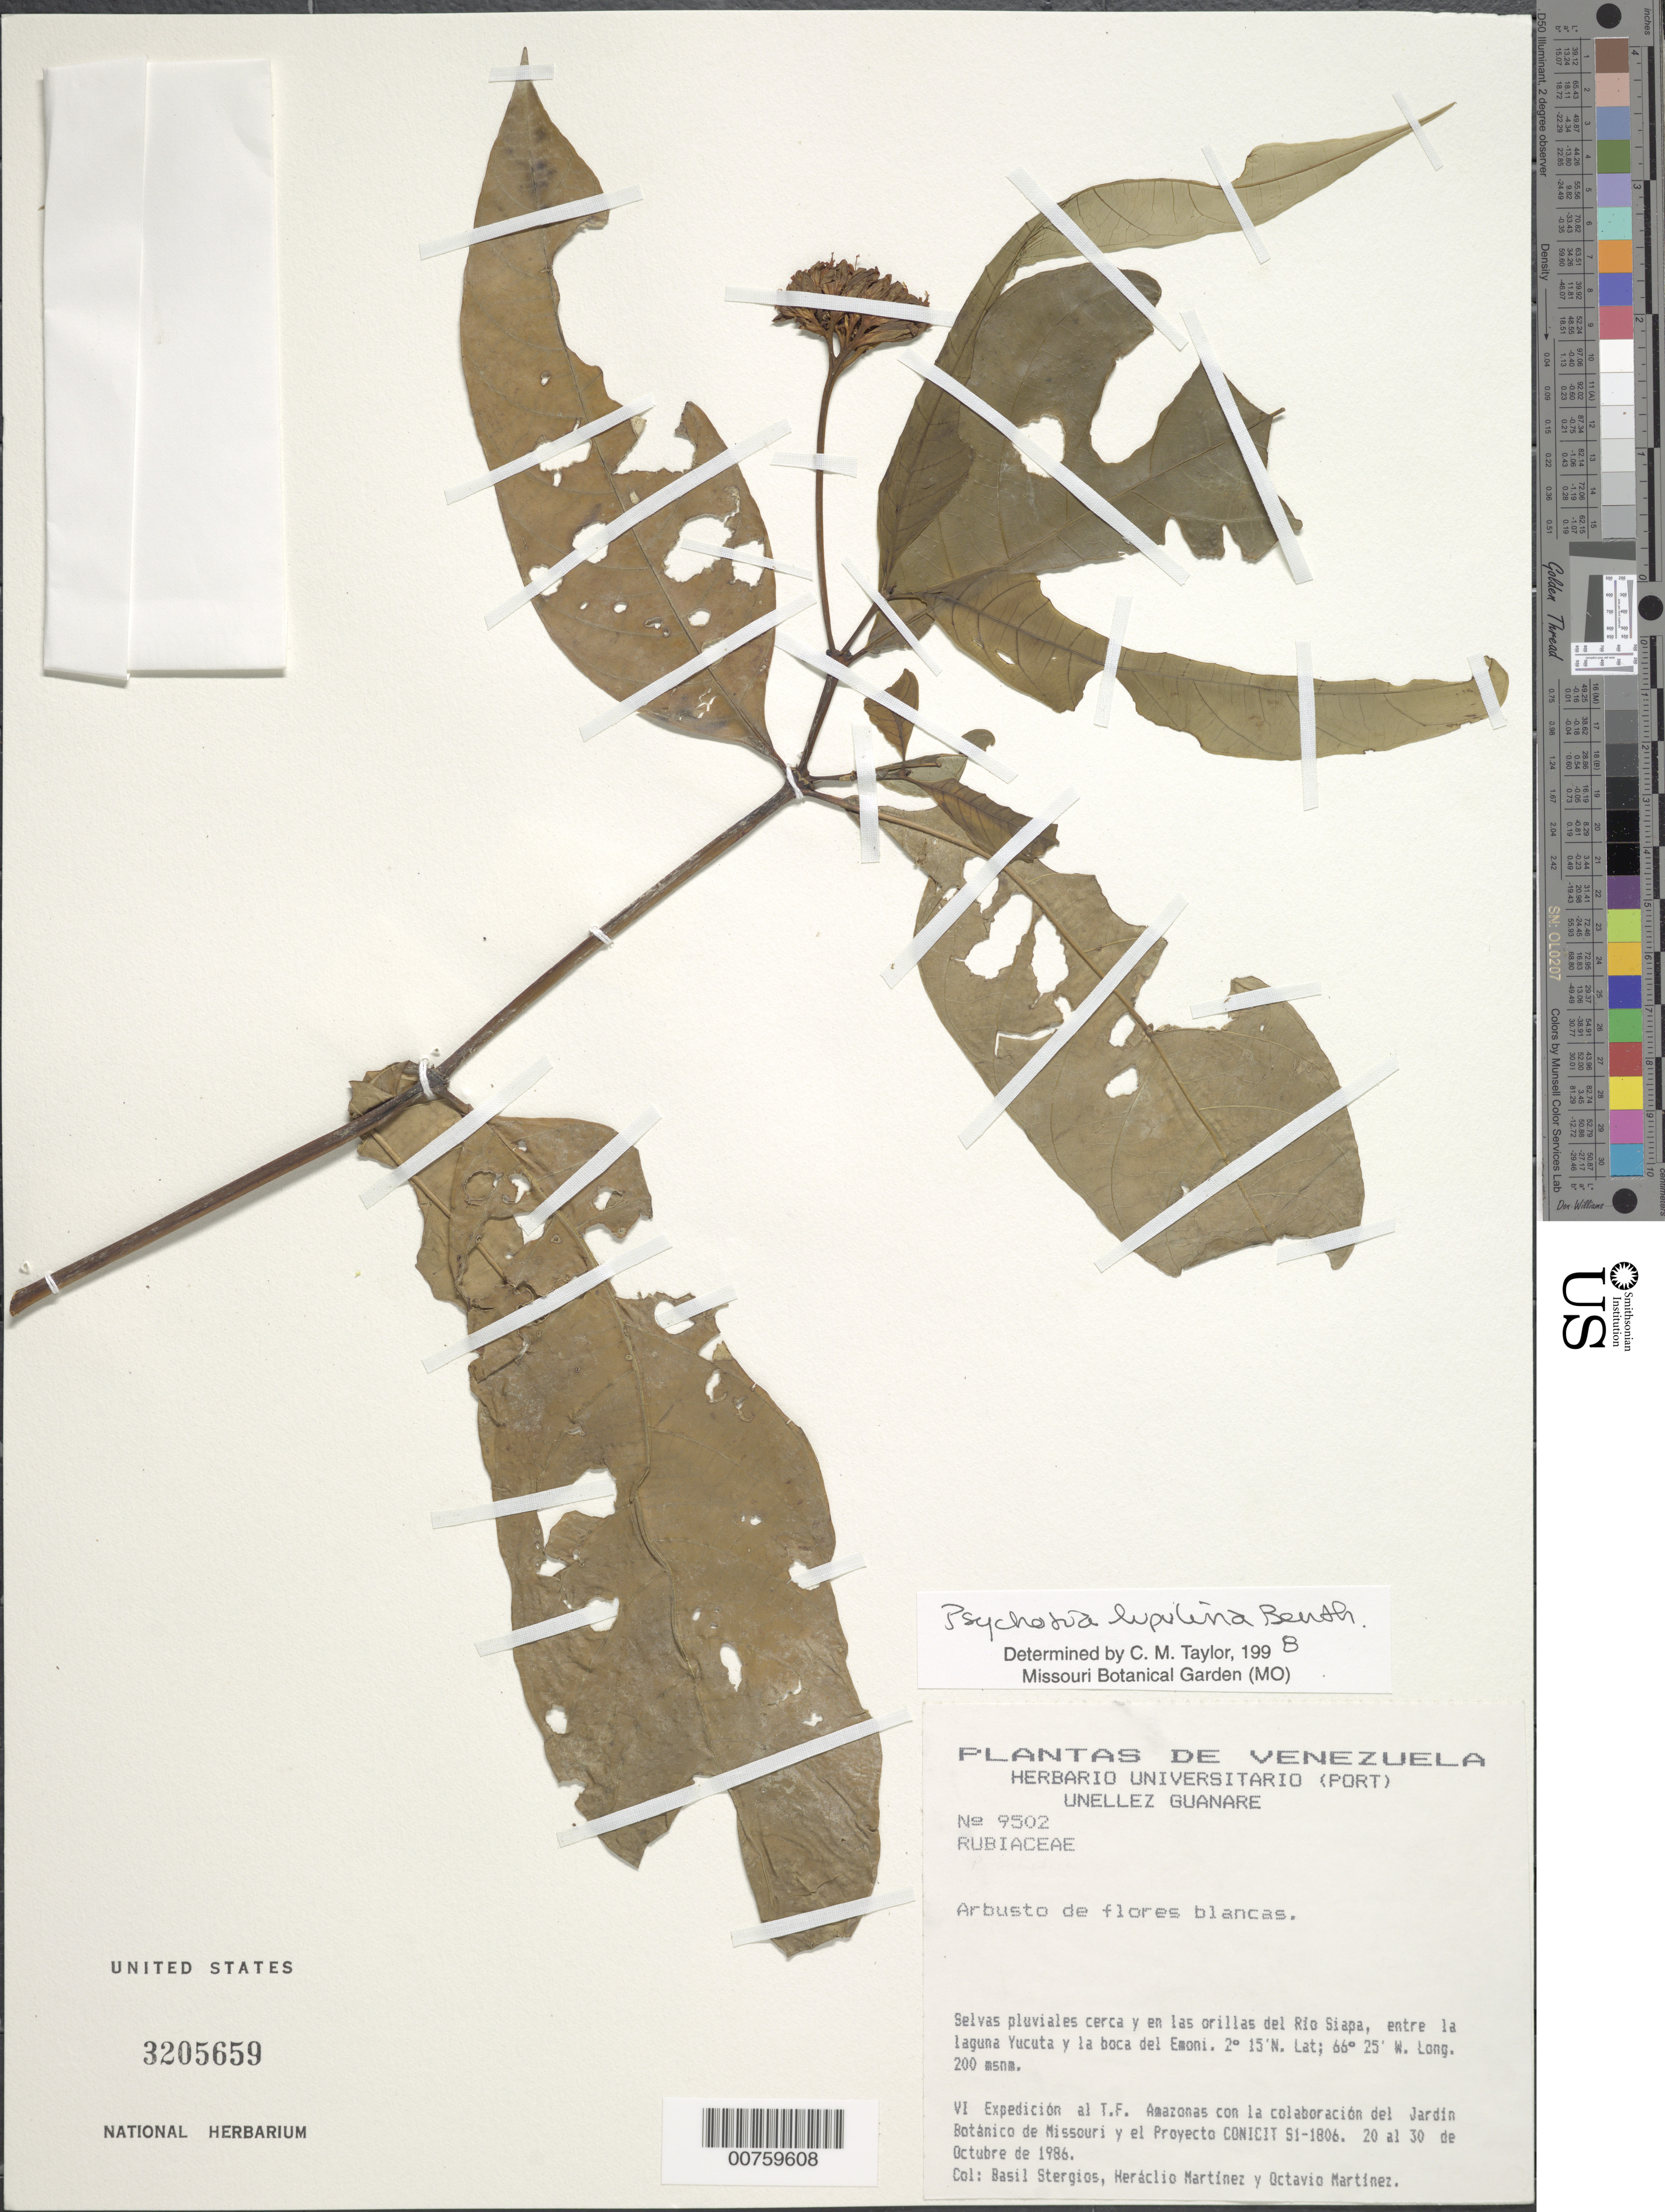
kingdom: Plantae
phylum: Tracheophyta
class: Magnoliopsida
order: Gentianales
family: Rubiaceae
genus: Psychotria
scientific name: Psychotria lupulina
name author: Benth.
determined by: Taylor, Charlotte M.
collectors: B. G. Stergios, H. Martinez & O. Martínez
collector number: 9502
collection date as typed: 20-Oct-86 to 30-Oct-86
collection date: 1986-10-20/1986-10-30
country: Venezuela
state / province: Amazonas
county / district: Río Negro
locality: Río Siapa, entre la laguna Yucuta y la boca del Emoni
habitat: Selvas pluviales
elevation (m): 200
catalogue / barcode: US 3205659